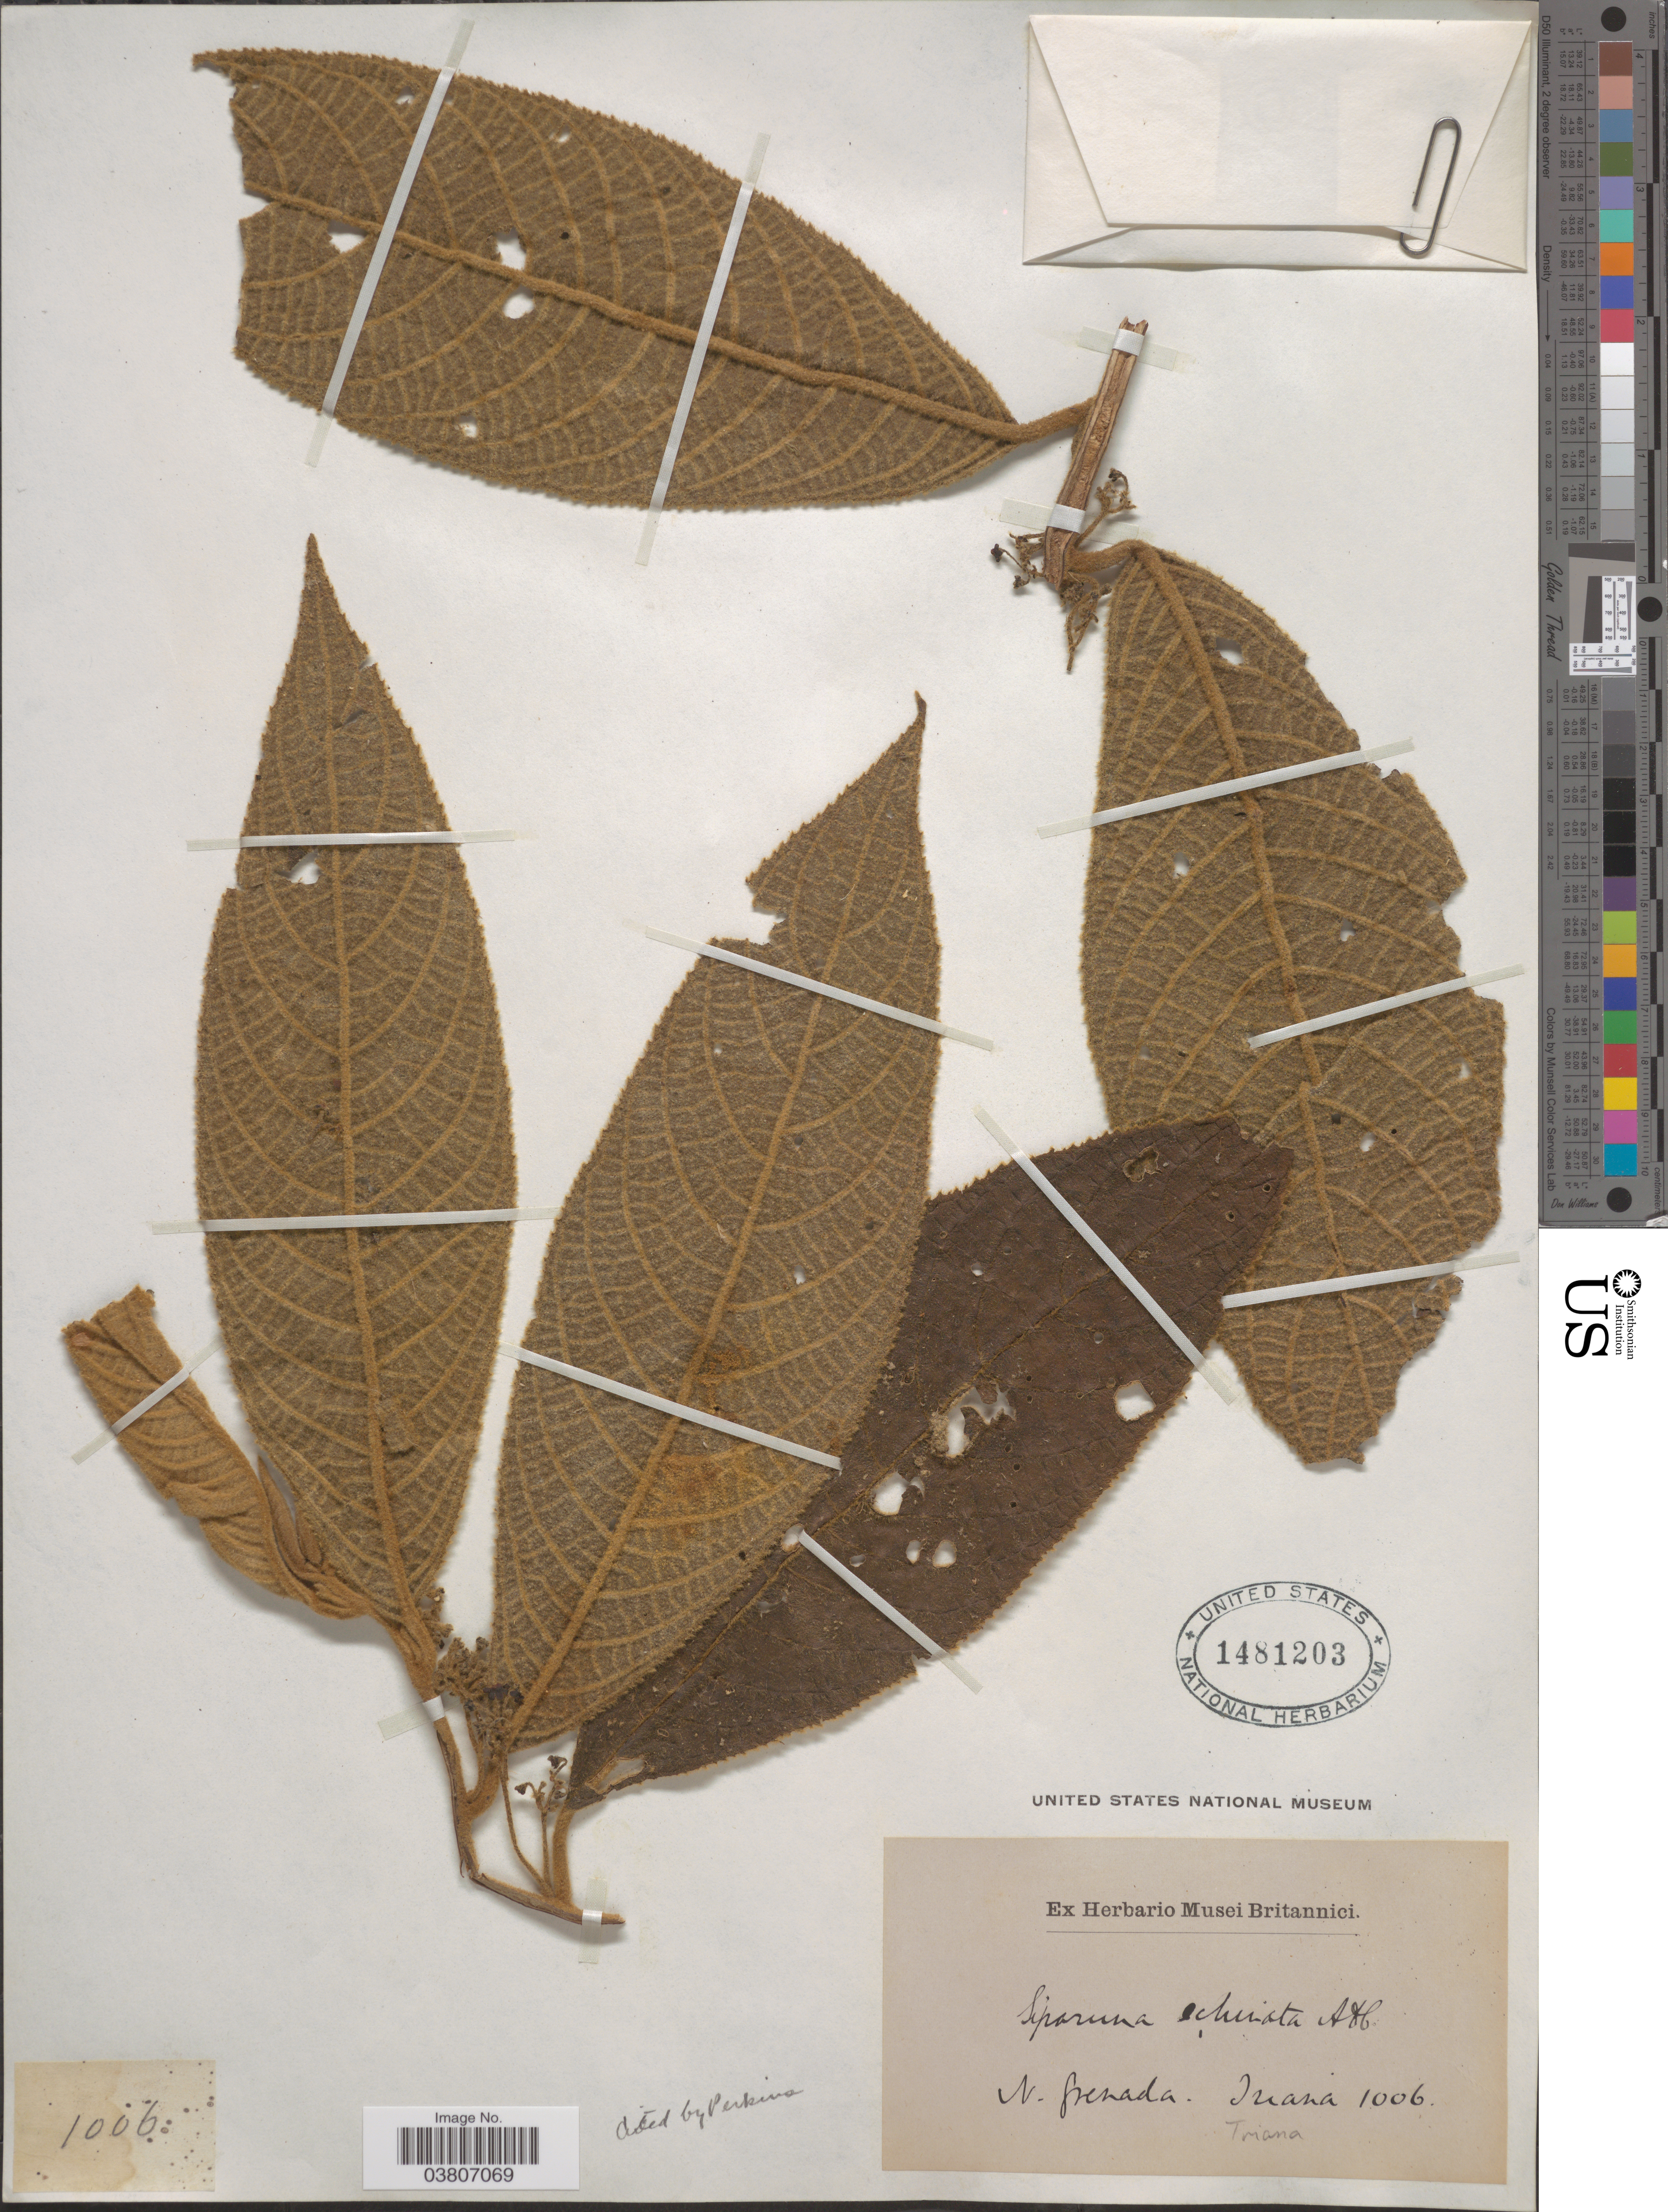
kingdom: Plantae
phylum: Tracheophyta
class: Magnoliopsida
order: Laurales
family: Siparunaceae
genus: Siparuna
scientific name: Siparuna echinata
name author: (Kunth) A. DC.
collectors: Triana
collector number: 1006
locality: N. Grenada.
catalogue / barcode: US 1481203